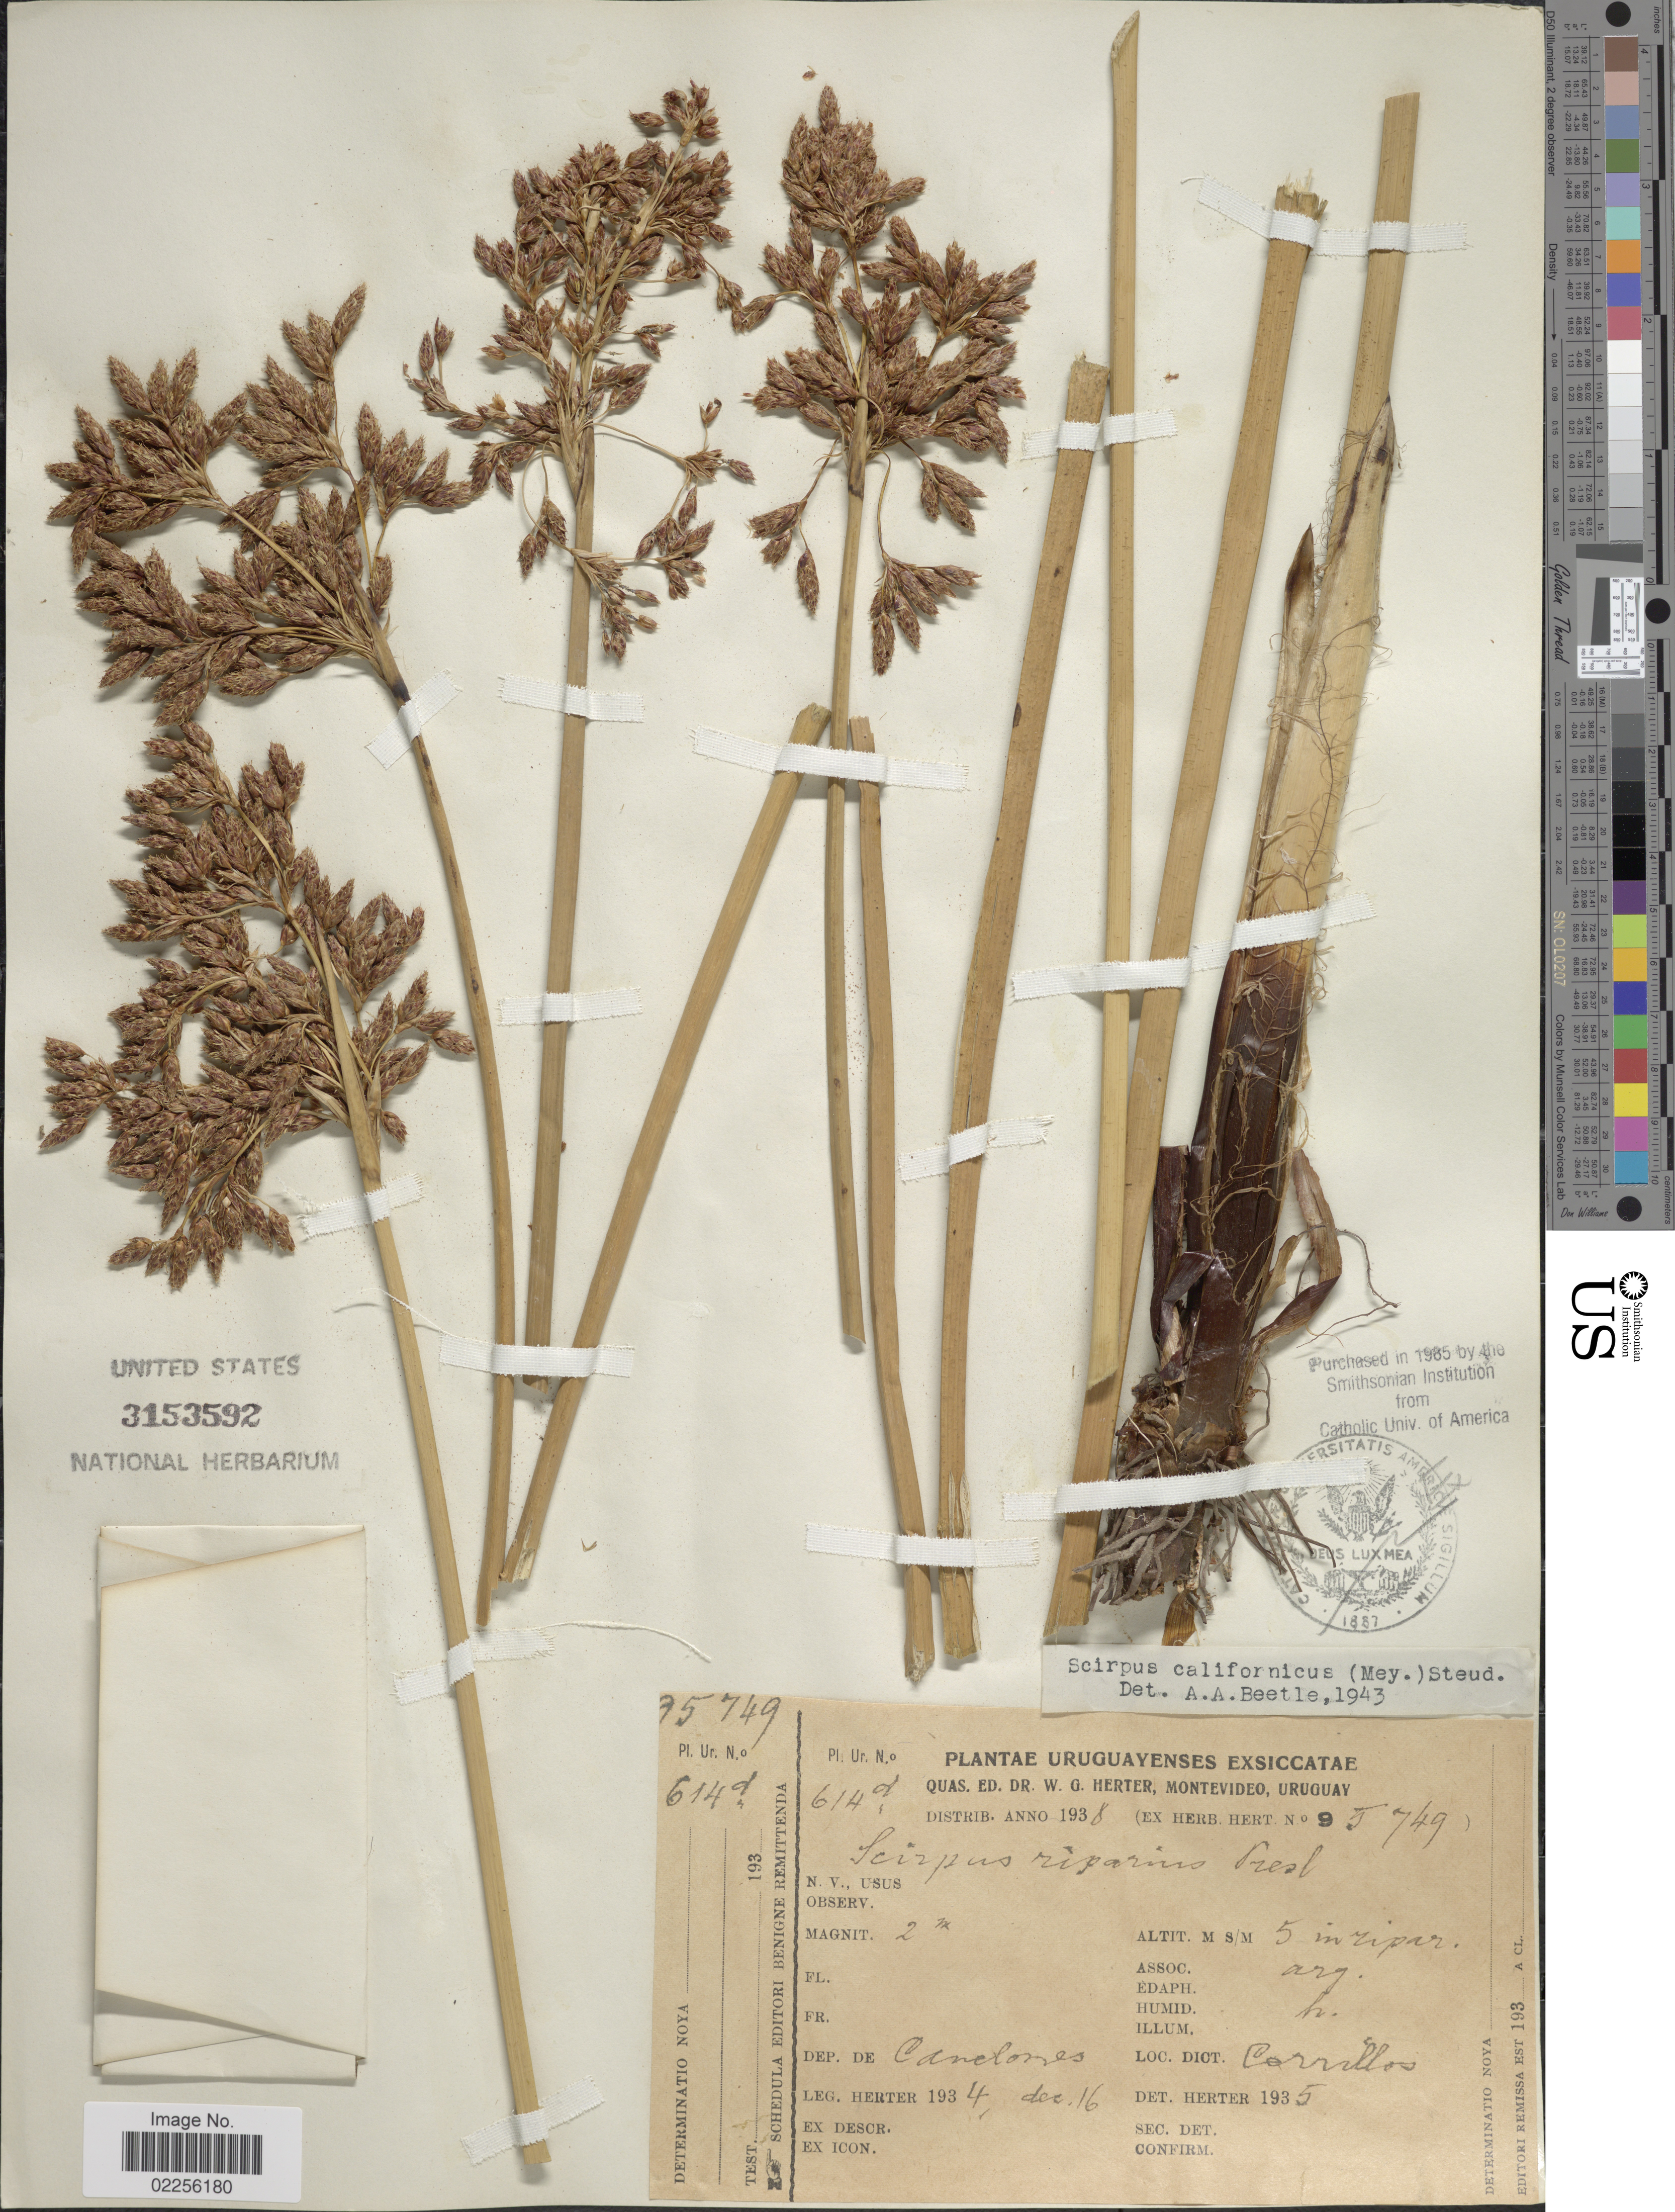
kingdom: Plantae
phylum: Tracheophyta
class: Liliopsida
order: Poales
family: Cyperaceae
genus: Schoenoplectus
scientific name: Schoenoplectus californicus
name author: (C.A. Mey.) Soják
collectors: W. G. Herter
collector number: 75749/614d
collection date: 1934-12-16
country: Uruguay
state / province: Canelones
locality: Dep de Caneloses, Carrillos, in ripas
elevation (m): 5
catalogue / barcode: US 3153592